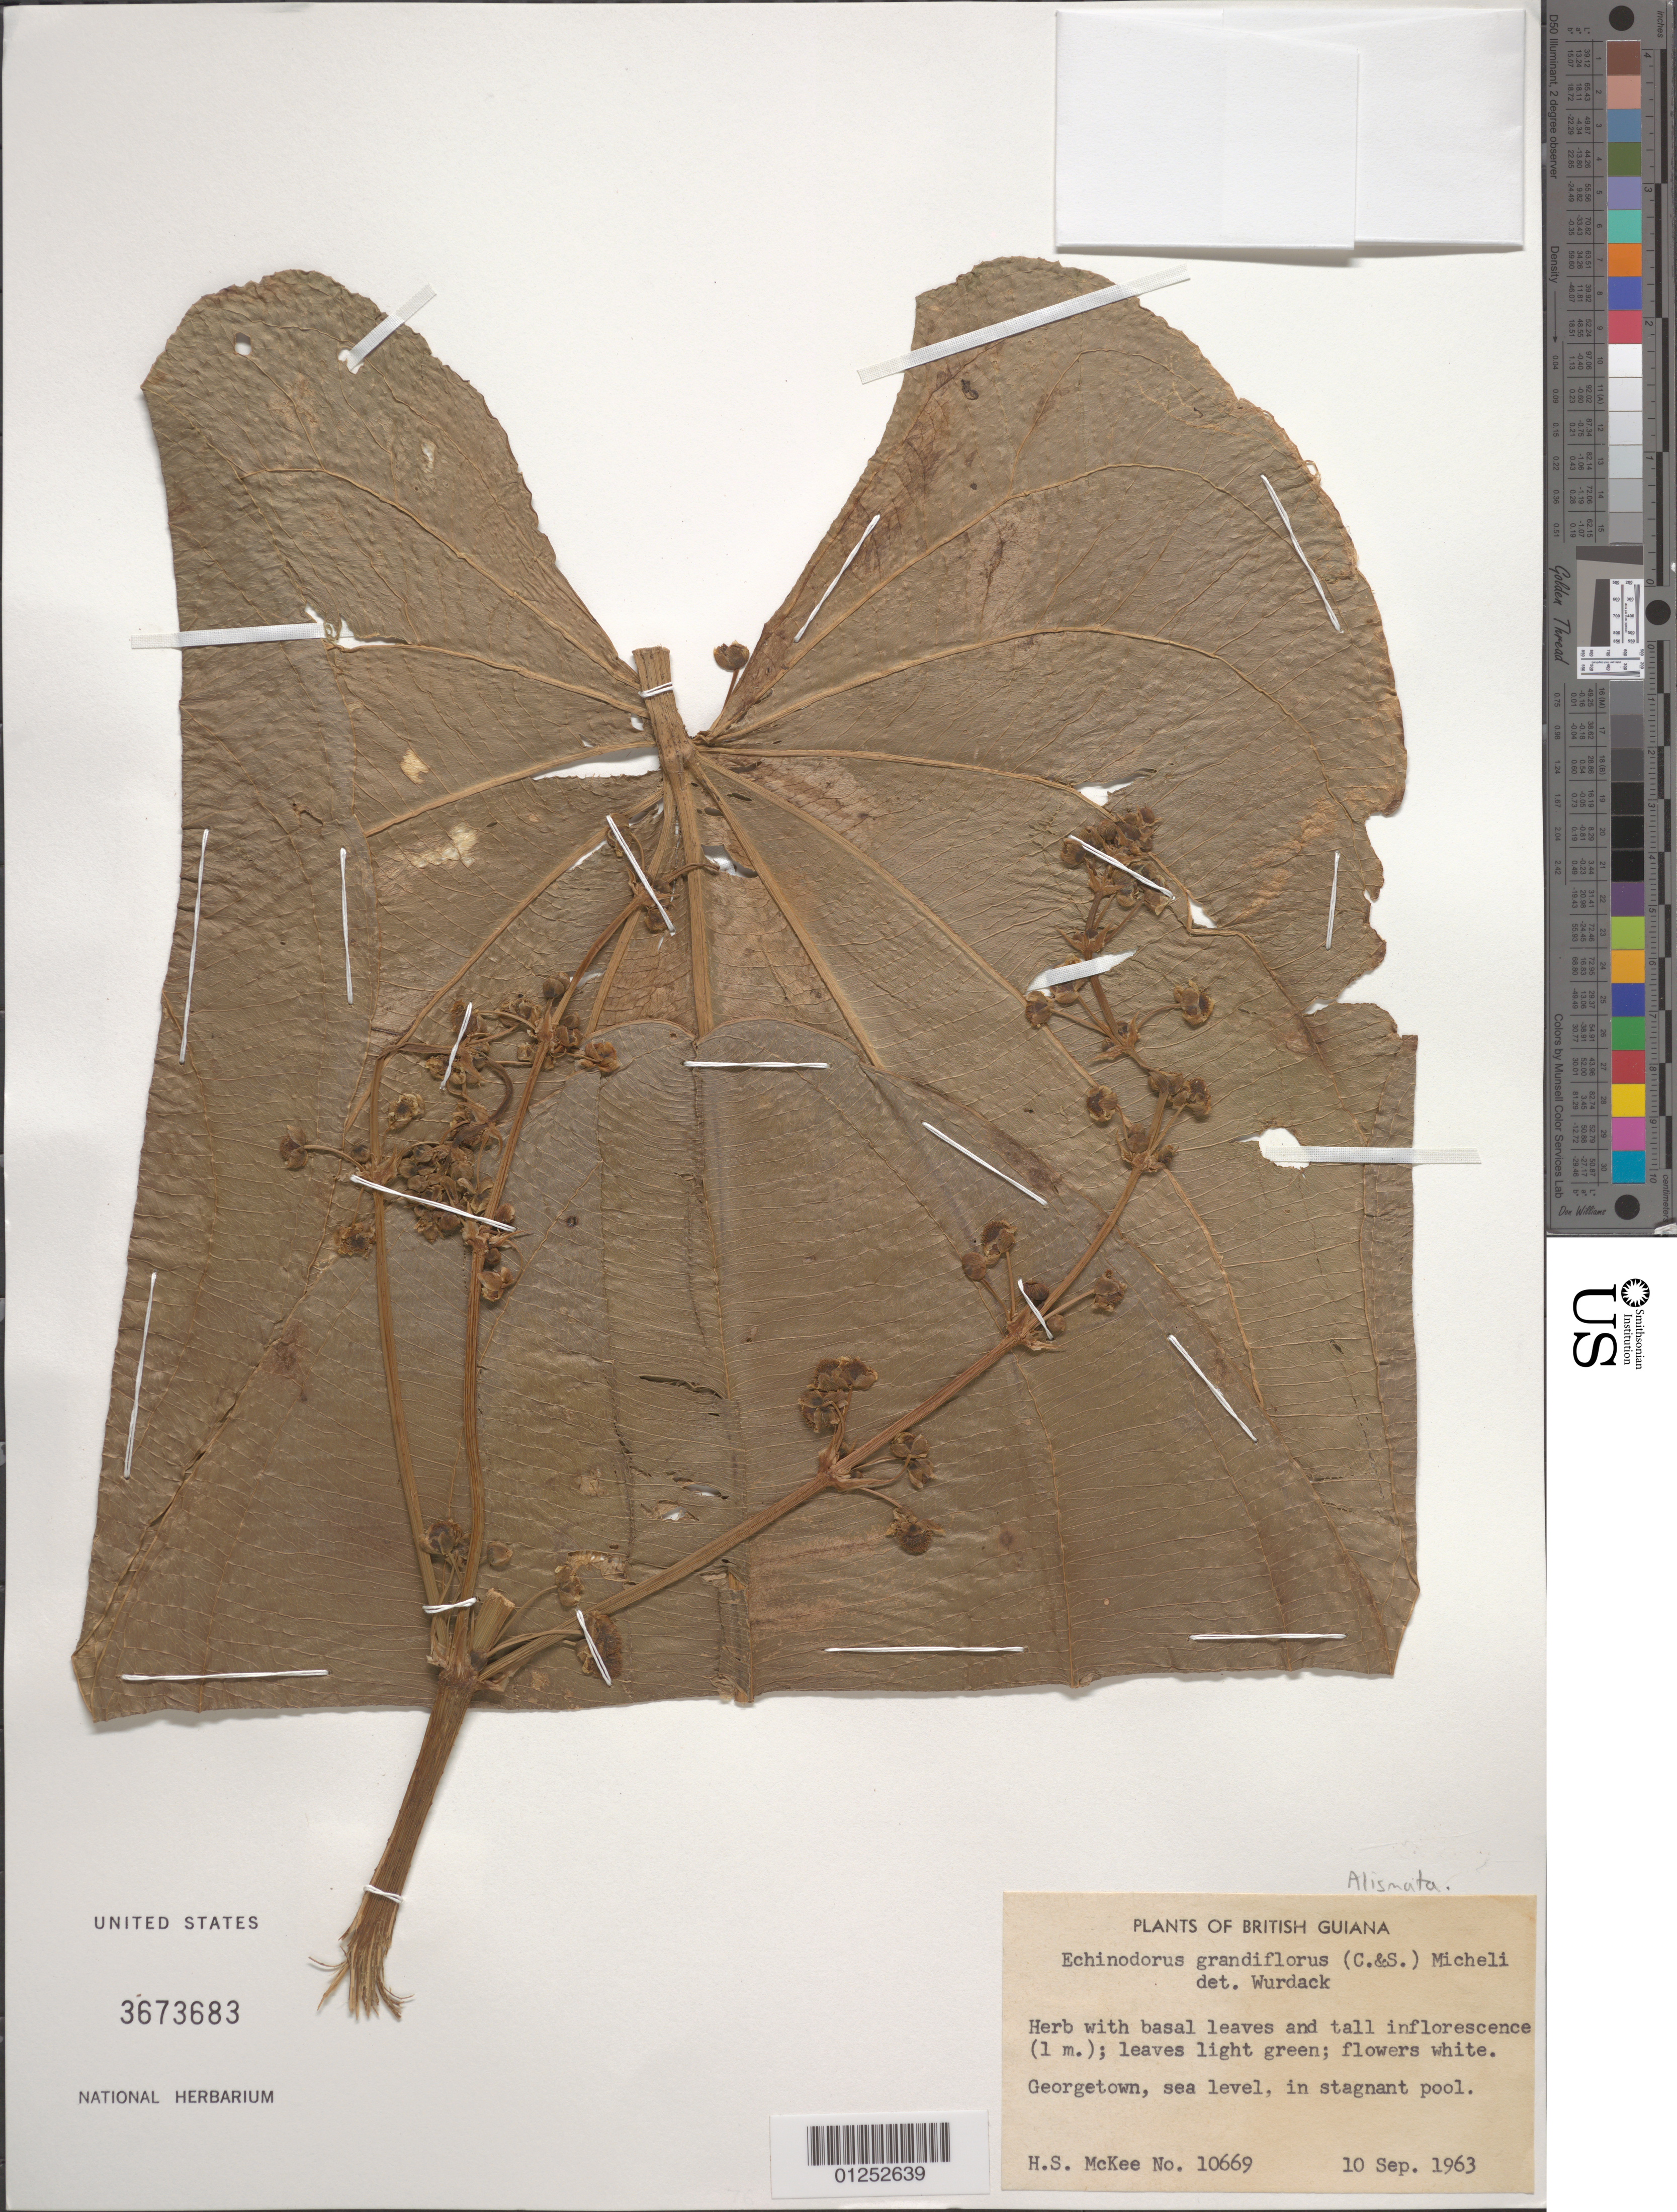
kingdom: Plantae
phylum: Tracheophyta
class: Liliopsida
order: Alismatales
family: Alismataceae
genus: Echinodorus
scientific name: Echinodorus grandiflorus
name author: (Cham. & Schltdl.) Micheli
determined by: Wurdack, John J., (US), US (UNITED STATES)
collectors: H. S. McKee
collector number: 10669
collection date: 1963-09-10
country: Guyana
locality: Georgetown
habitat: In stagnant pool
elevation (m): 0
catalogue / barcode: US 3673683